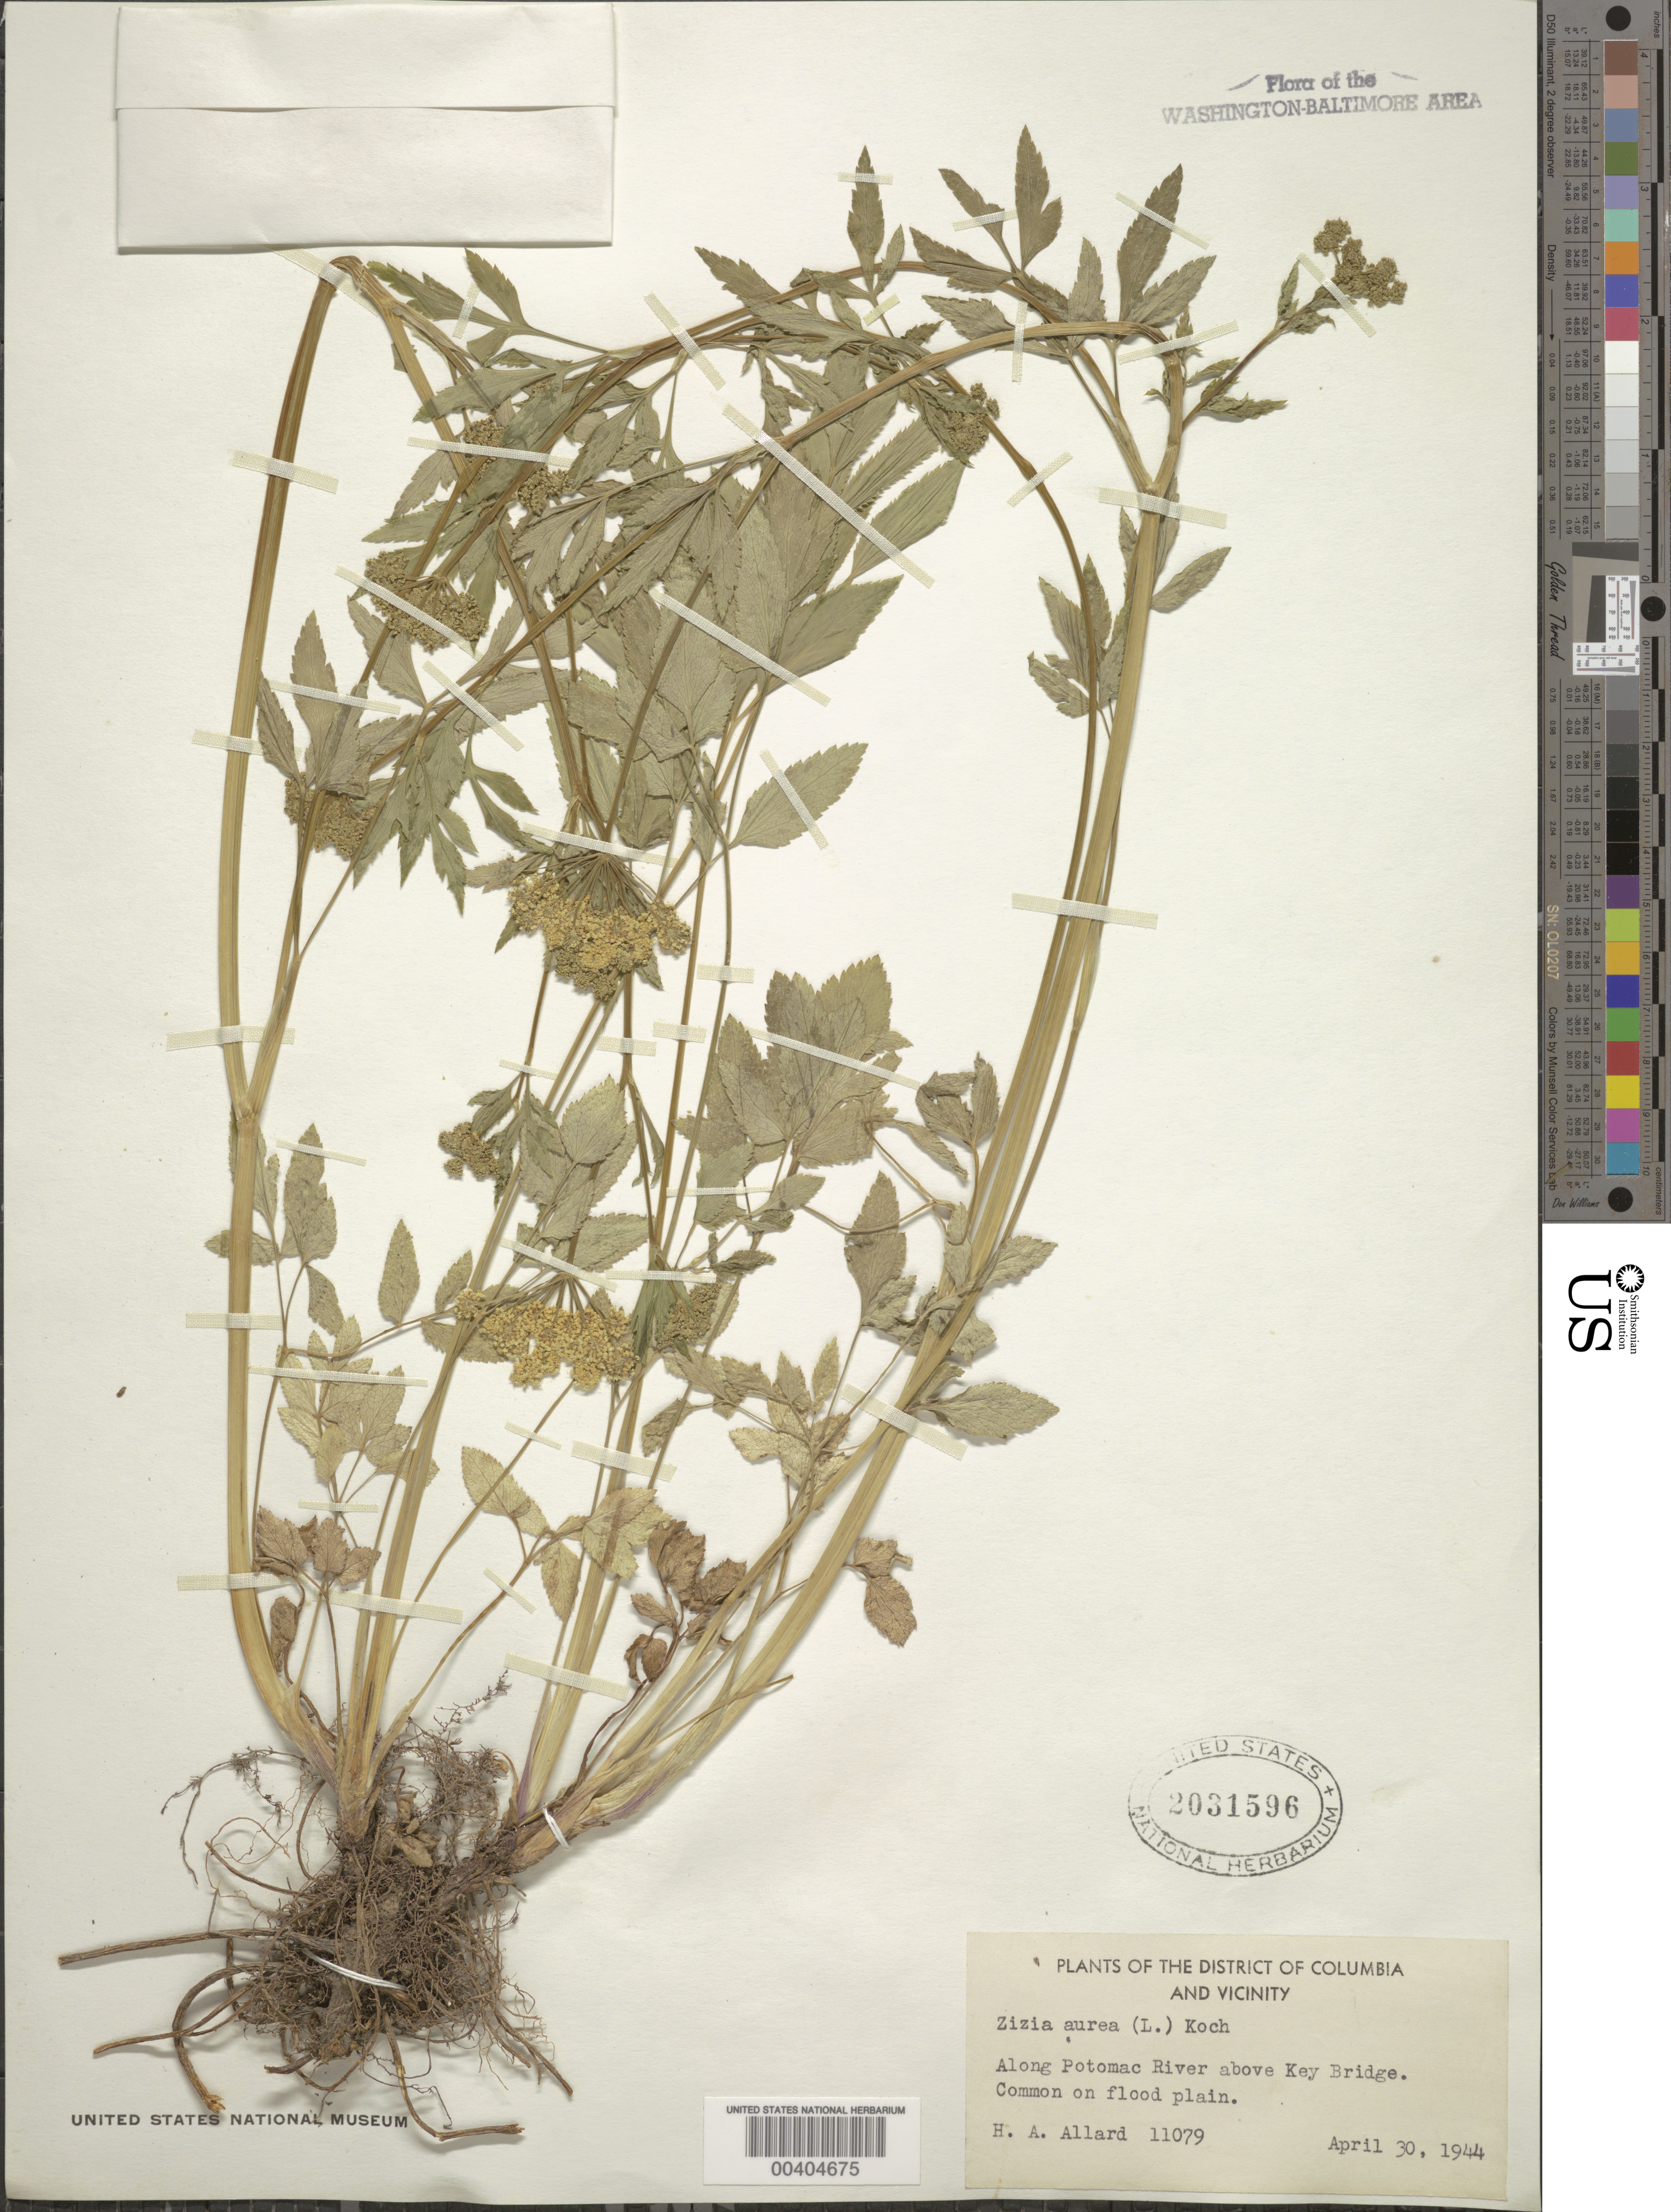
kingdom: Plantae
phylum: Tracheophyta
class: Magnoliopsida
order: Apiales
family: Apiaceae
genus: Zizia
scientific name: Zizia aurea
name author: (L.) Koch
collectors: H. A. Allard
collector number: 11079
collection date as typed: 30 Apr 1944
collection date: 1944-04-30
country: United States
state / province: District of Columbia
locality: Above Key Bridge along River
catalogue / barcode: US 2031596